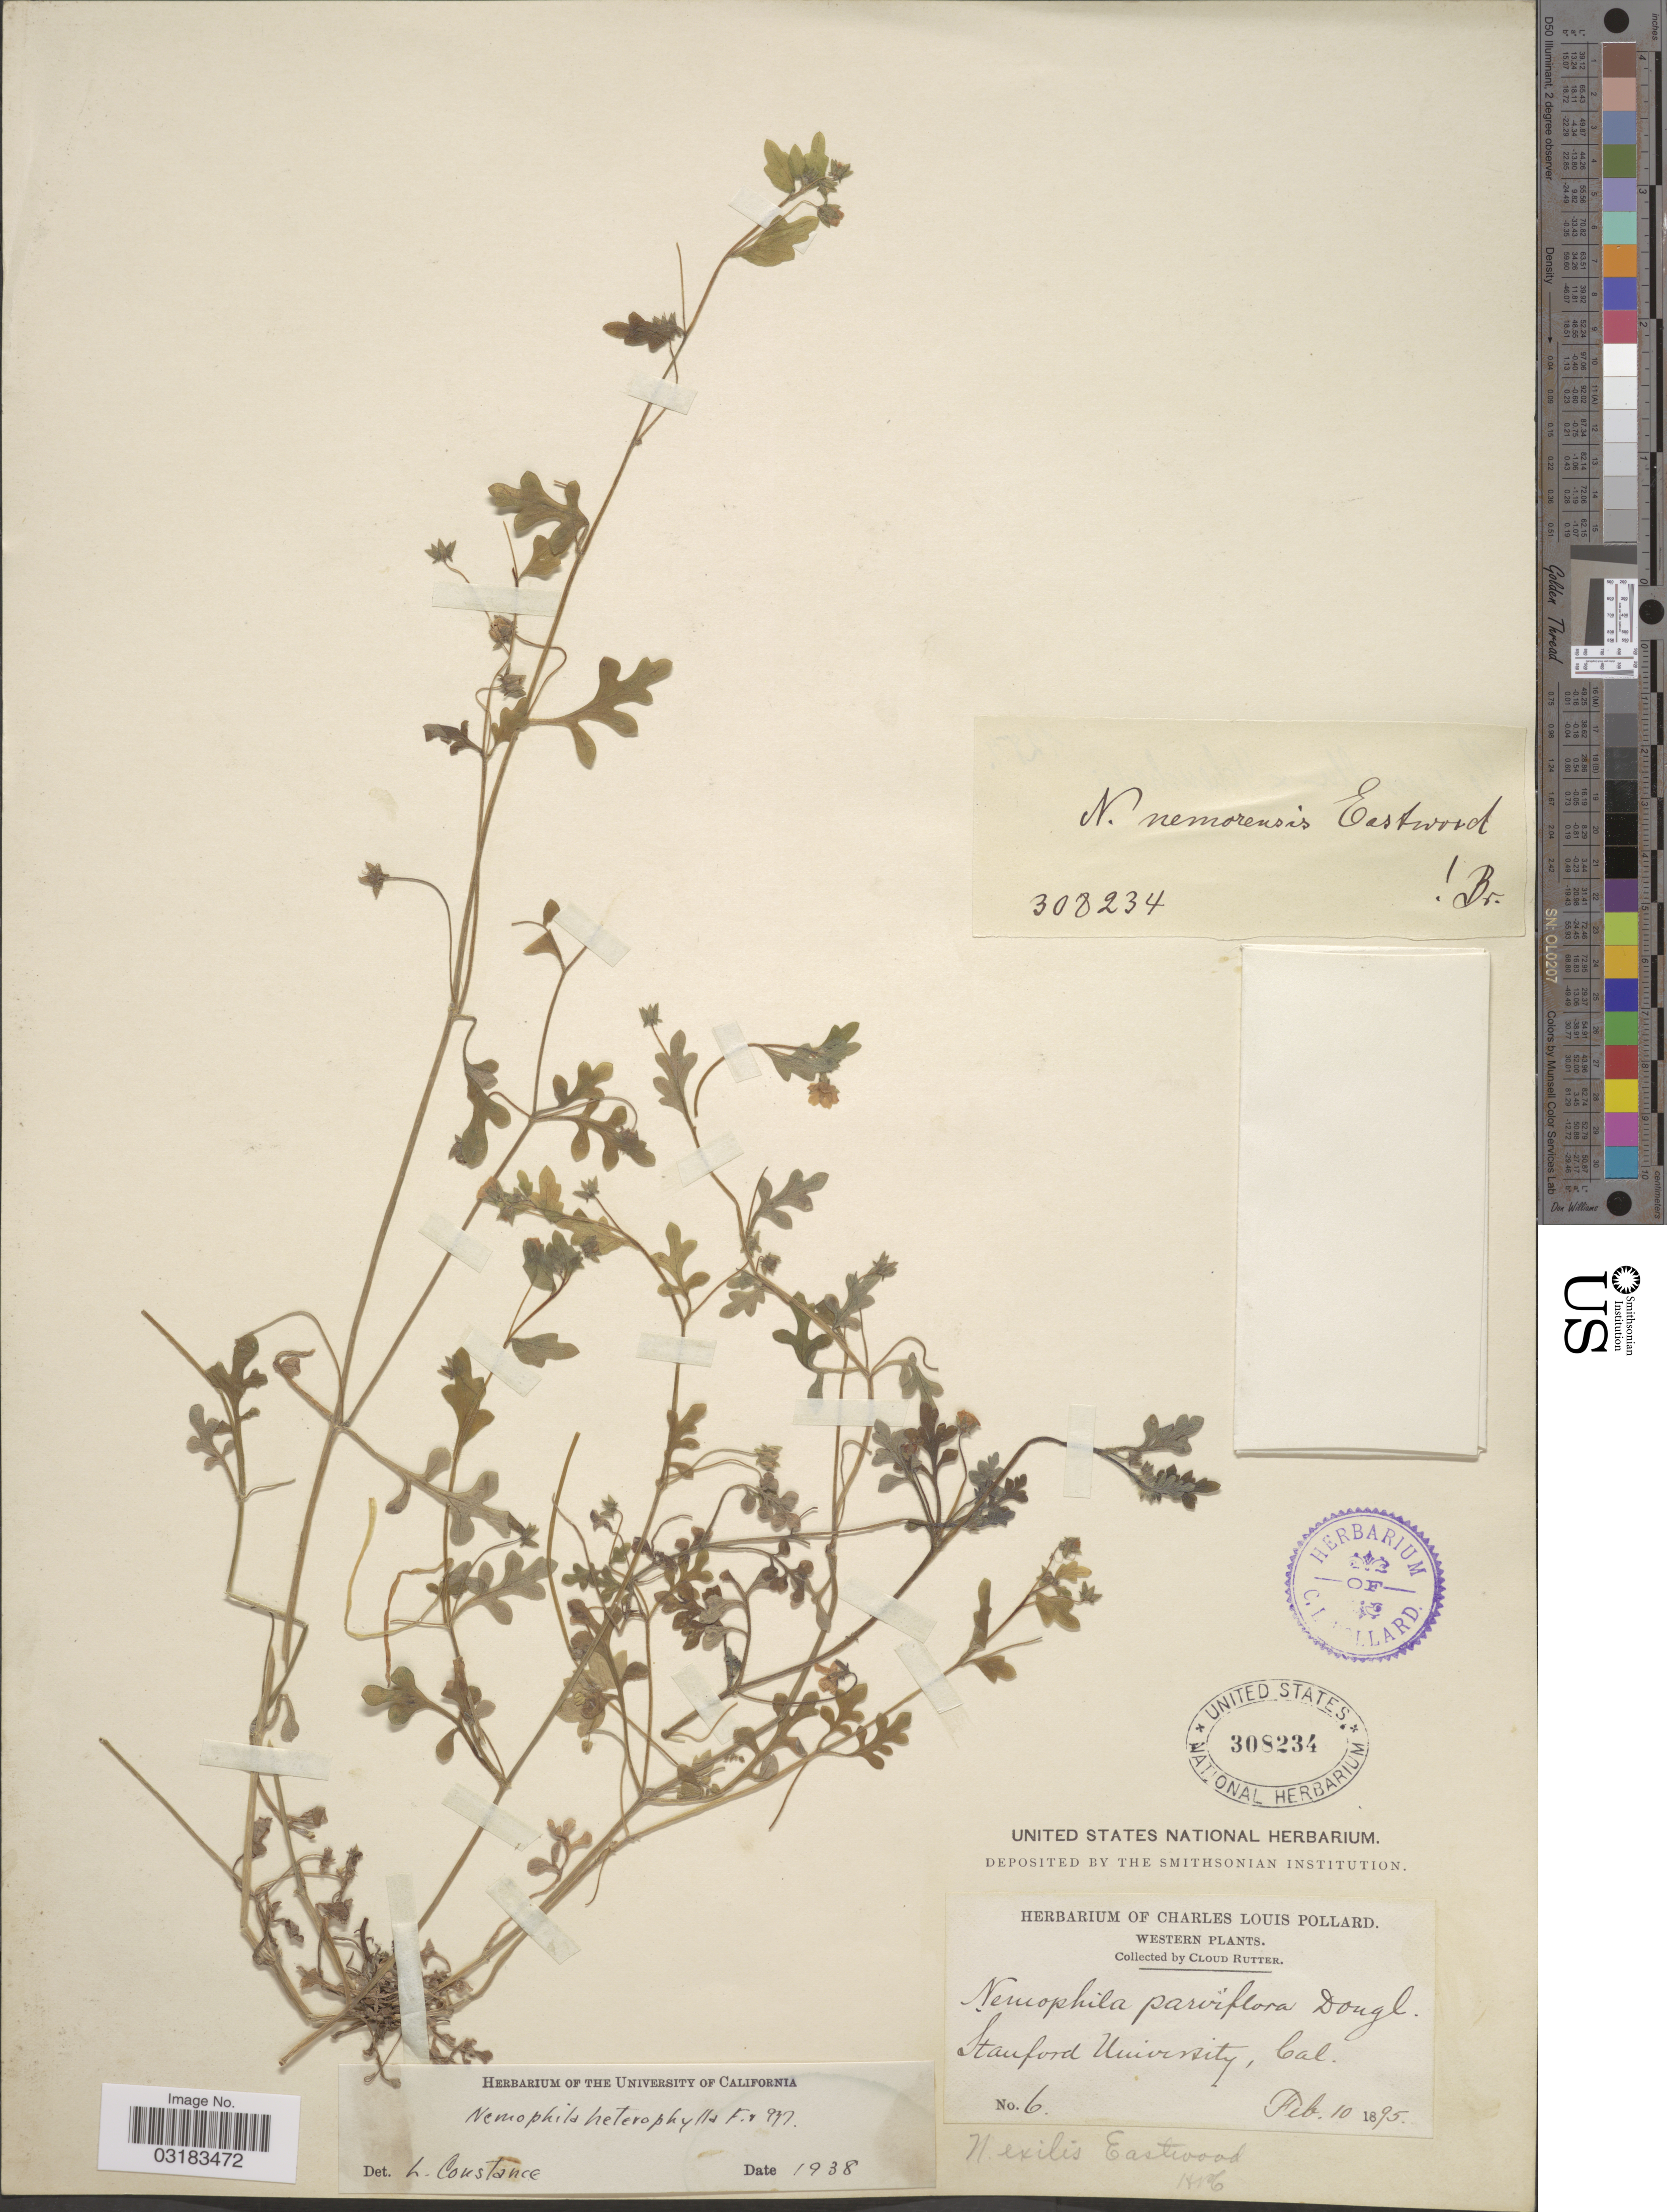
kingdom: Plantae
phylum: Tracheophyta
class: Magnoliopsida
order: Boraginales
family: Hydrophyllaceae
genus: Nemophila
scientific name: Nemophila heterophylla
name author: Fisch. & C.A. Mey.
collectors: C. Rutter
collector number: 6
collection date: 1895-02-10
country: United States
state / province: California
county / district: Santa Clara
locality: Stanford University. Western.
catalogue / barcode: US 308234